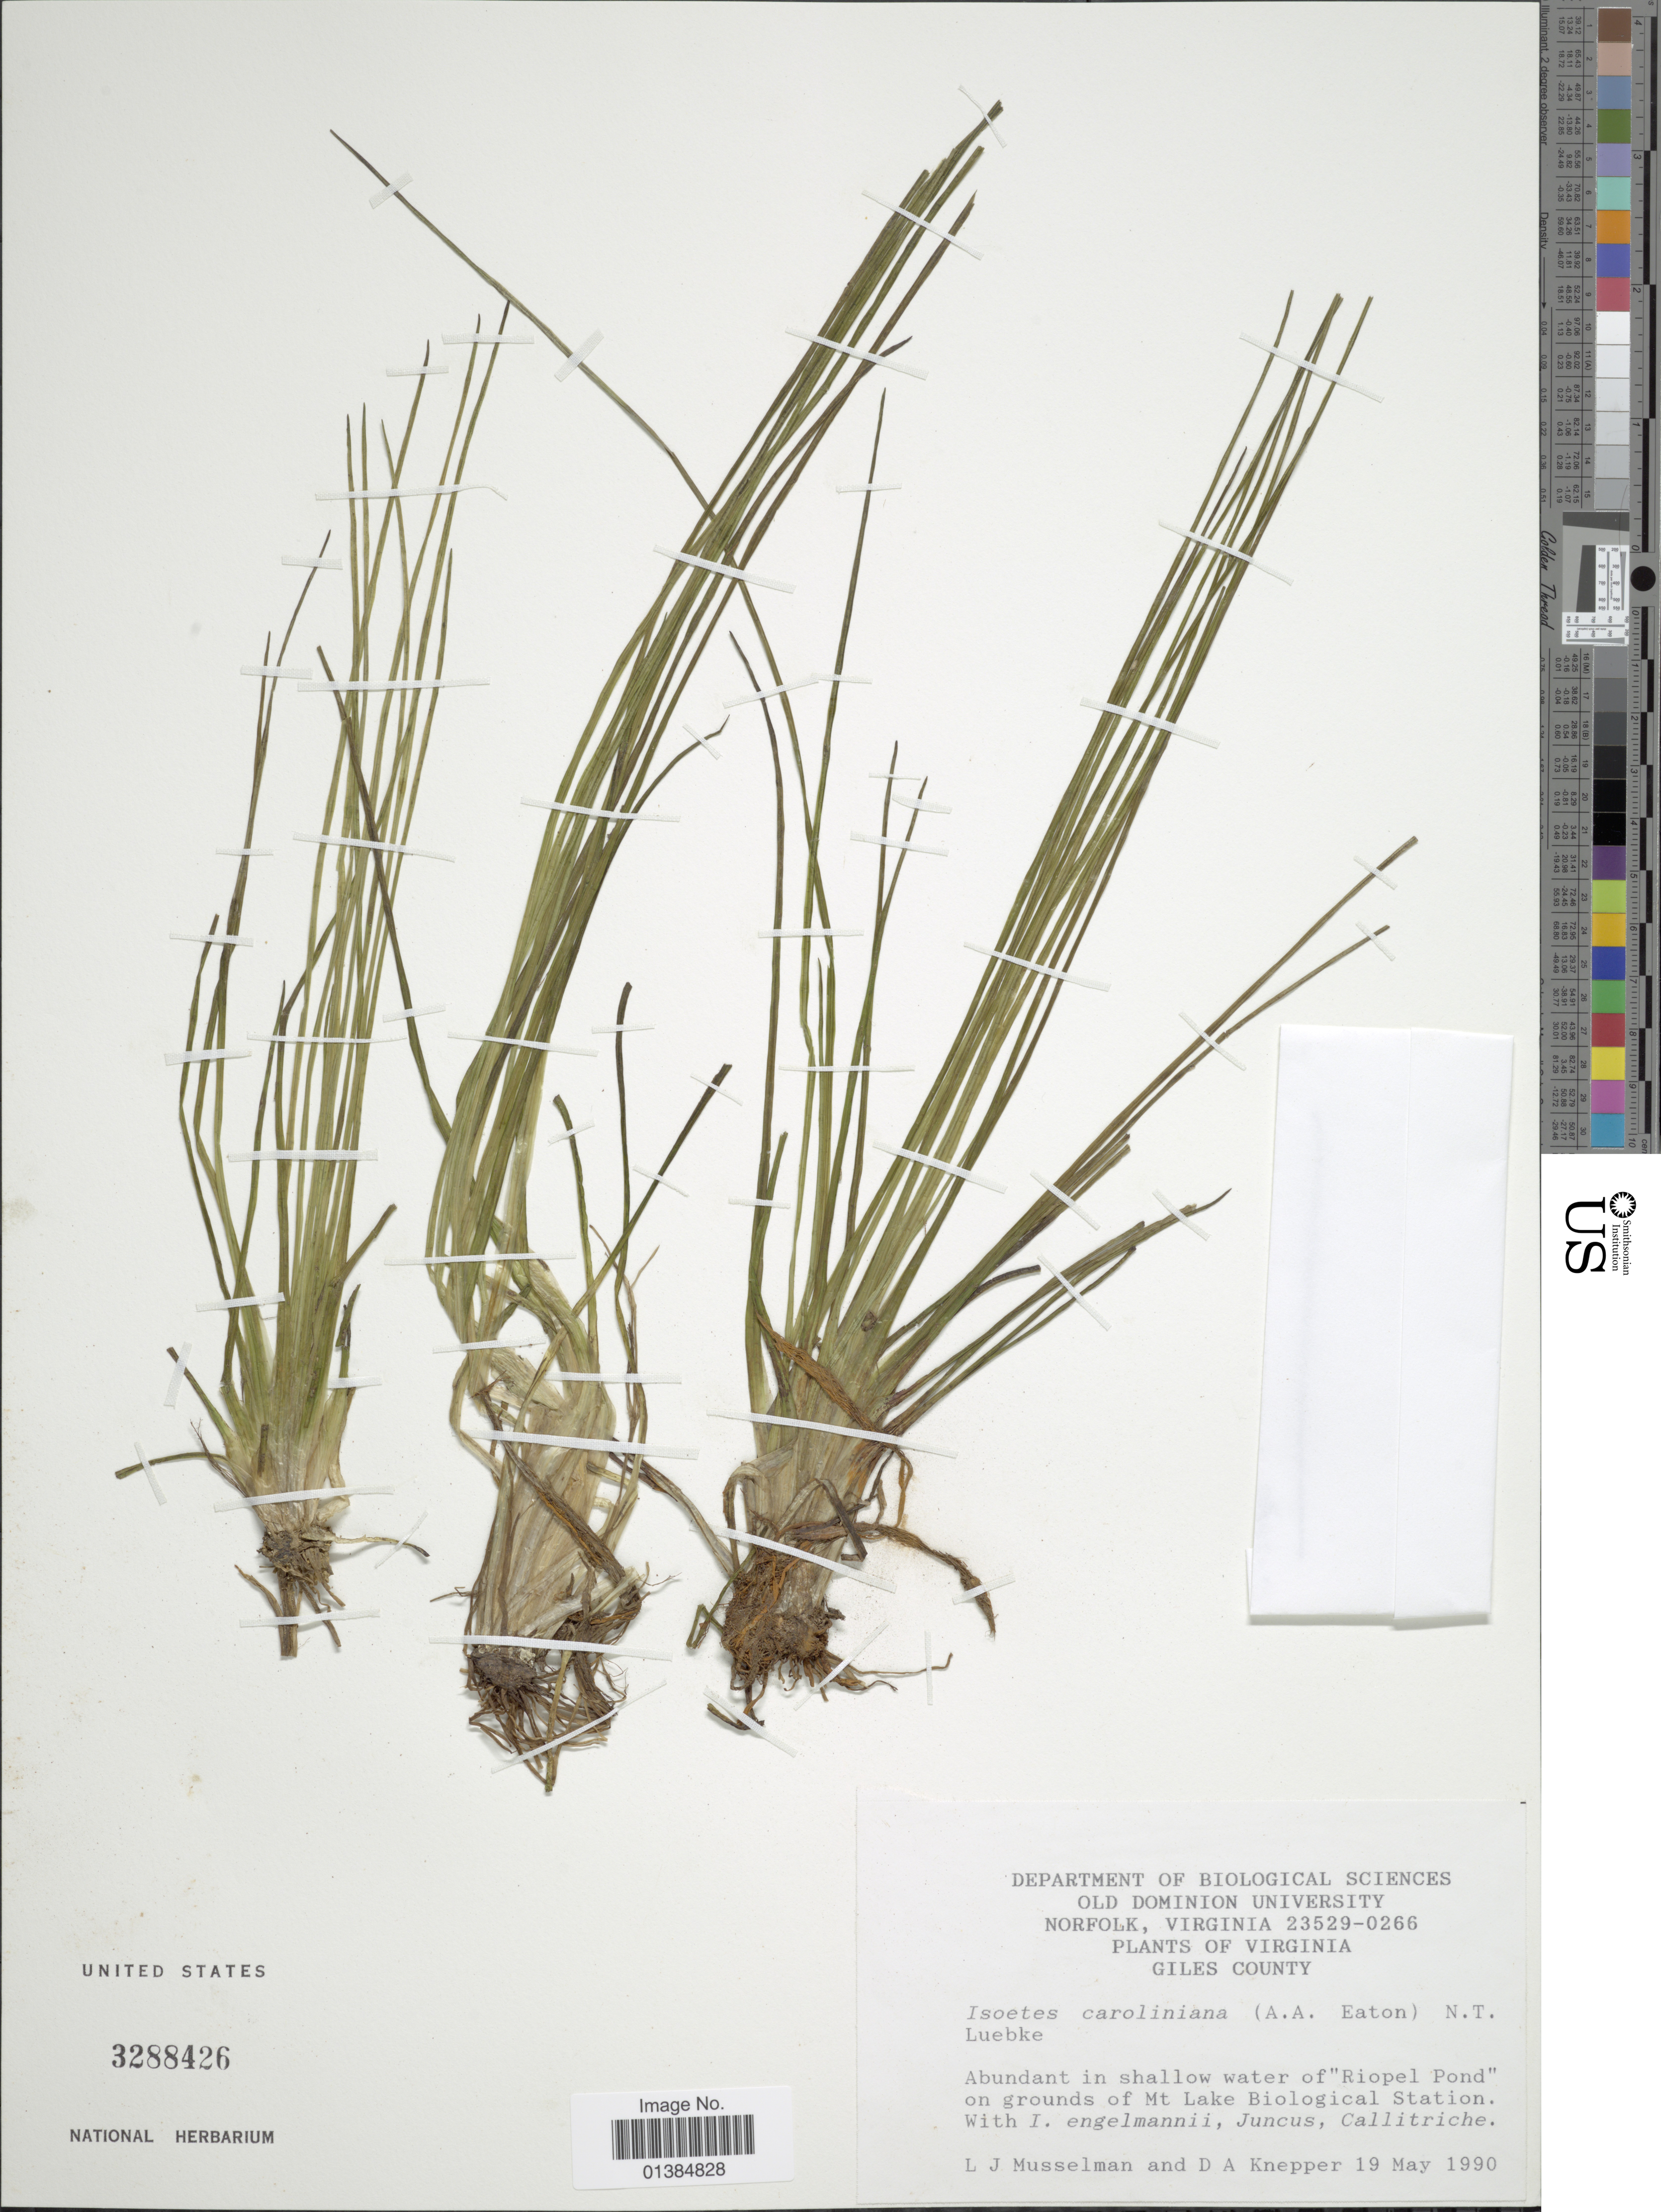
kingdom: Plantae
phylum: Tracheophyta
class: Lycopodiopsida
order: Isoetales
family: Isoetaceae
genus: Isoetes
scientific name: Isoetes valida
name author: (Engelm.) Clute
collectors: L. J. Musselman & D. A. Knepper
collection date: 1990-05-19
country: United States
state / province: Virginia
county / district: Giles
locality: Abundant in shallow water of "Riopel Pond" on grounds of Mt Lake Biological Station.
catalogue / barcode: US 3288426